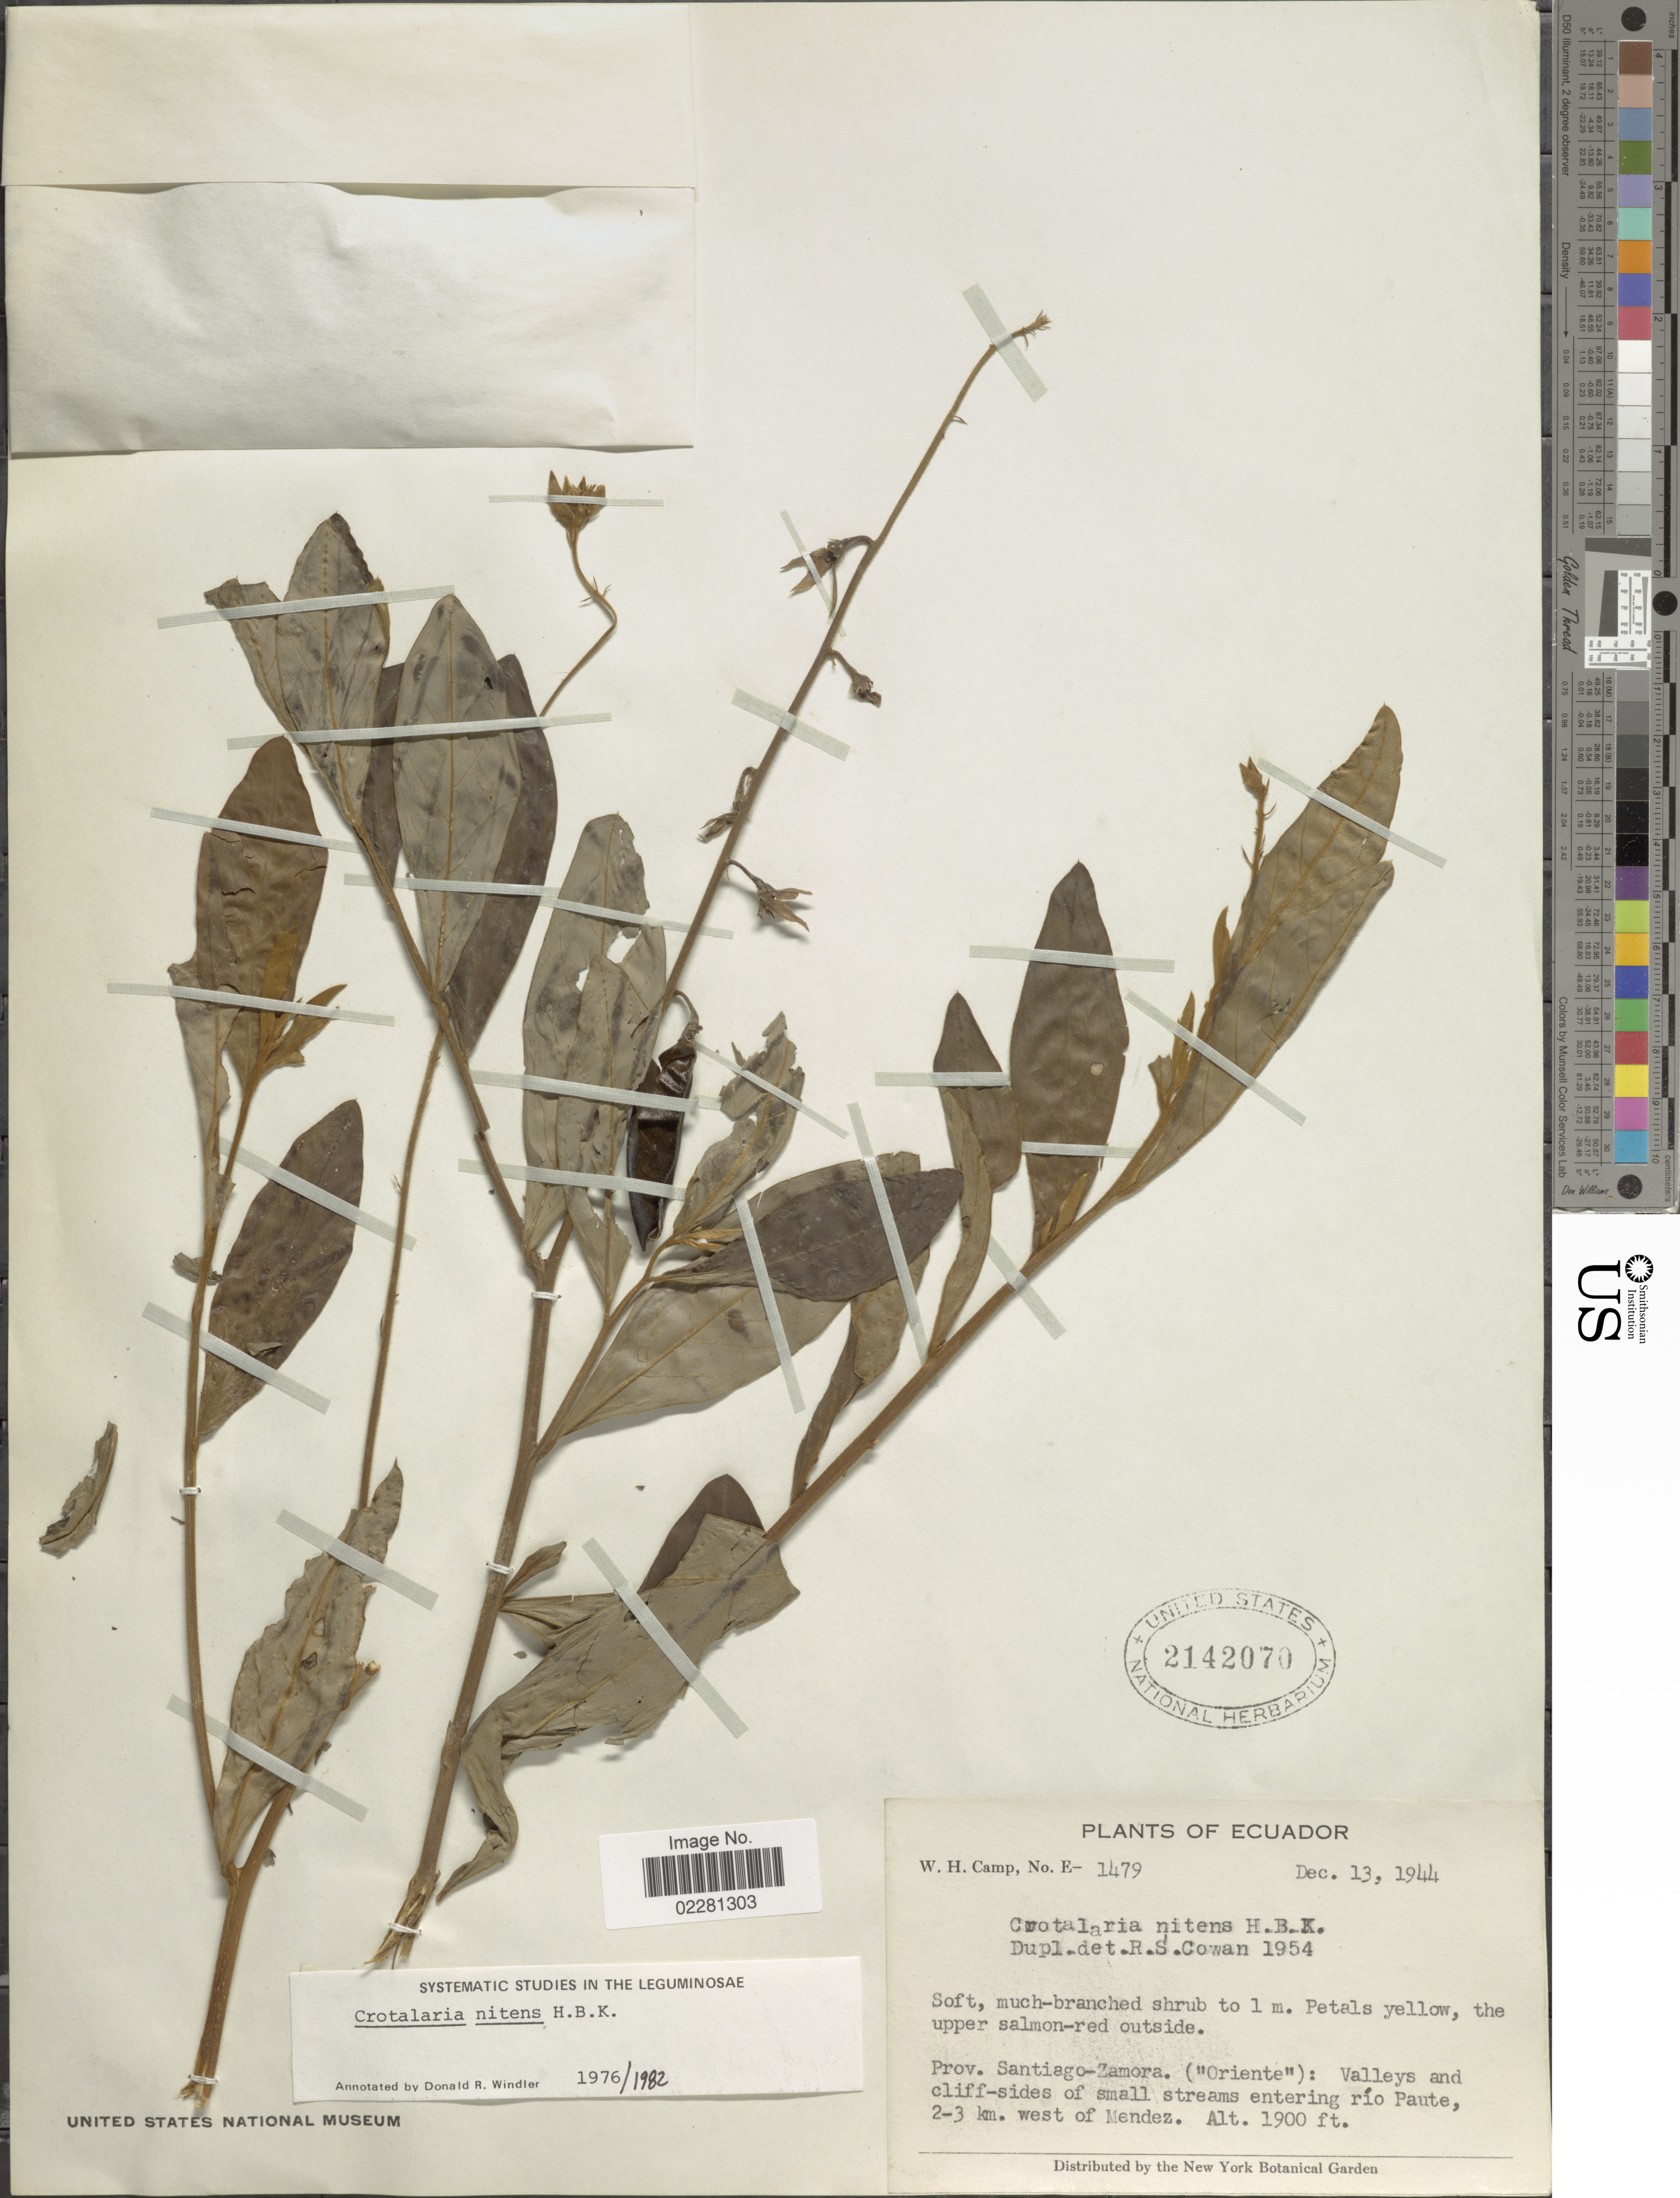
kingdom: Plantae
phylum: Tracheophyta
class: Magnoliopsida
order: Fabales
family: Fabaceae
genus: Crotalaria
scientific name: Crotalaria nitens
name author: Kunth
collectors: W. H. Camp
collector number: E-1479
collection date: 1944-12-13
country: Ecuador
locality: Prov. Santiago-Zamora (Oriente), entering Rio Paute, 2-3 km west of Mendez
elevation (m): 579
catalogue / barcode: US 2142070